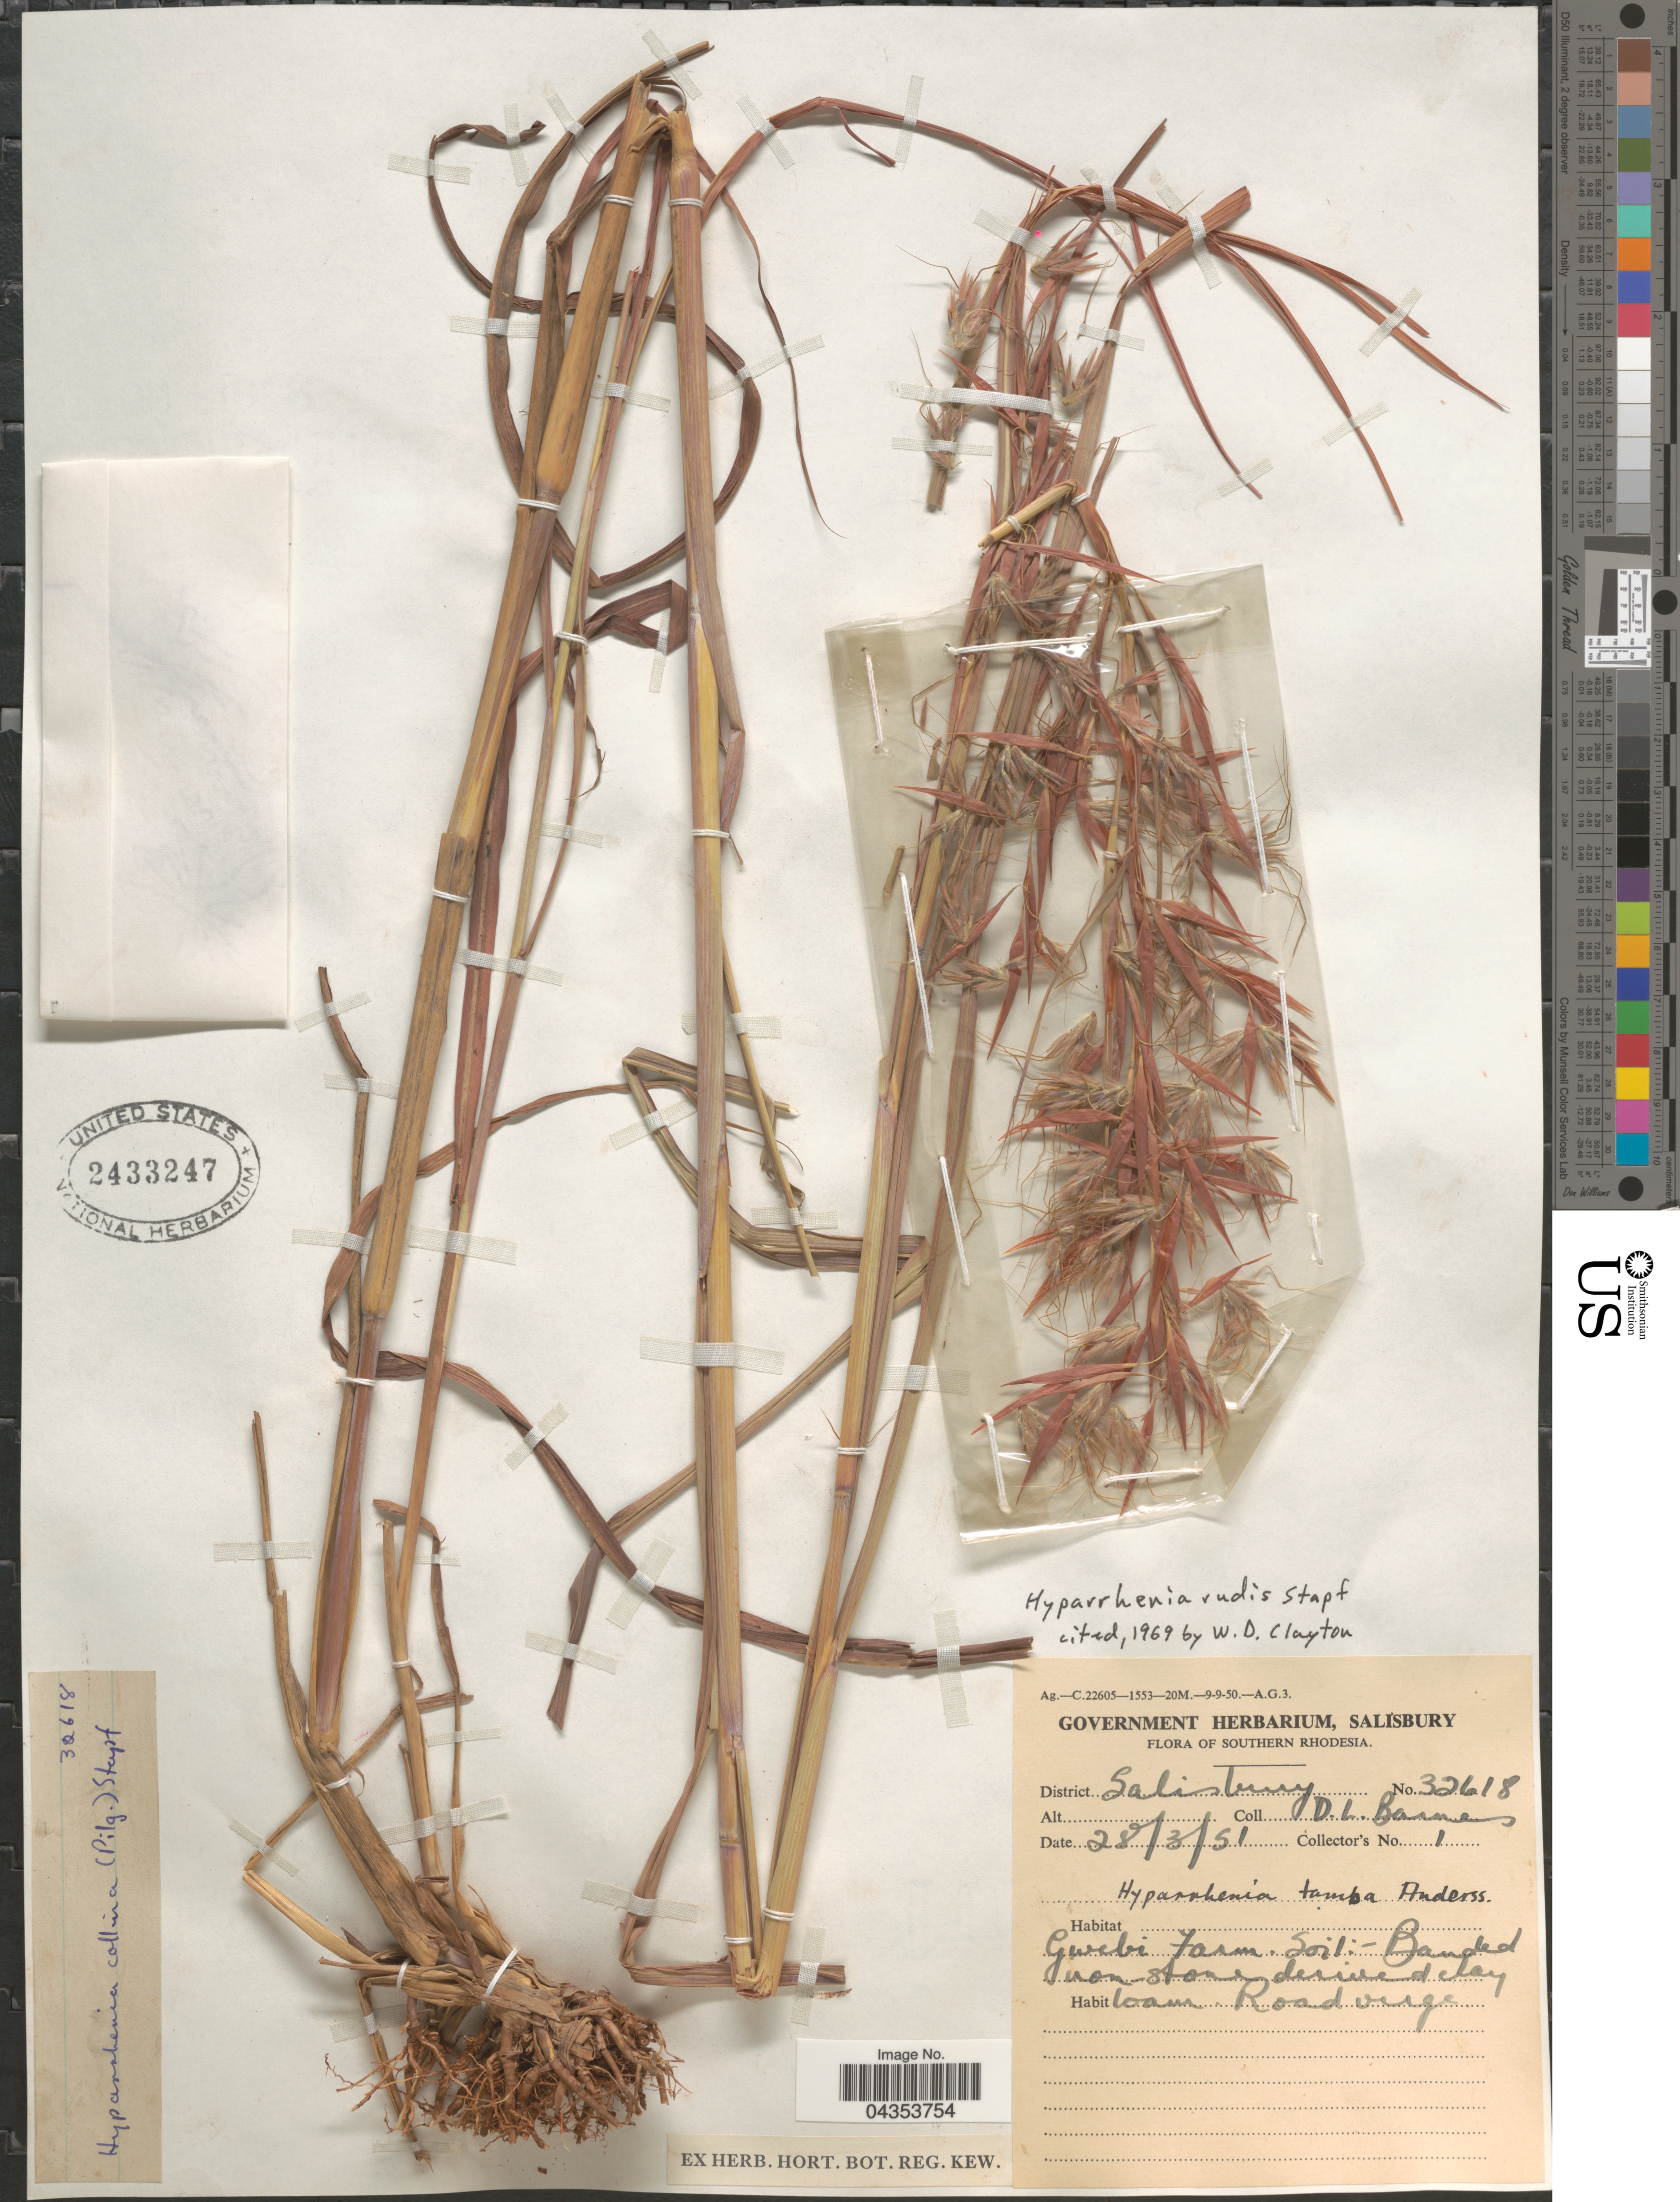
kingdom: Plantae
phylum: Tracheophyta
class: Liliopsida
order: Poales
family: Poaceae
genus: Hyparrhenia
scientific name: Hyparrhenia rudis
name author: Stapf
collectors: D. Barnes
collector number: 1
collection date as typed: Transcribed d/m/y: 28/3/51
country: Zimbabwe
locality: Southern Rhodesia. District Salisbury. Gwebi Farm.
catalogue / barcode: US 2433247